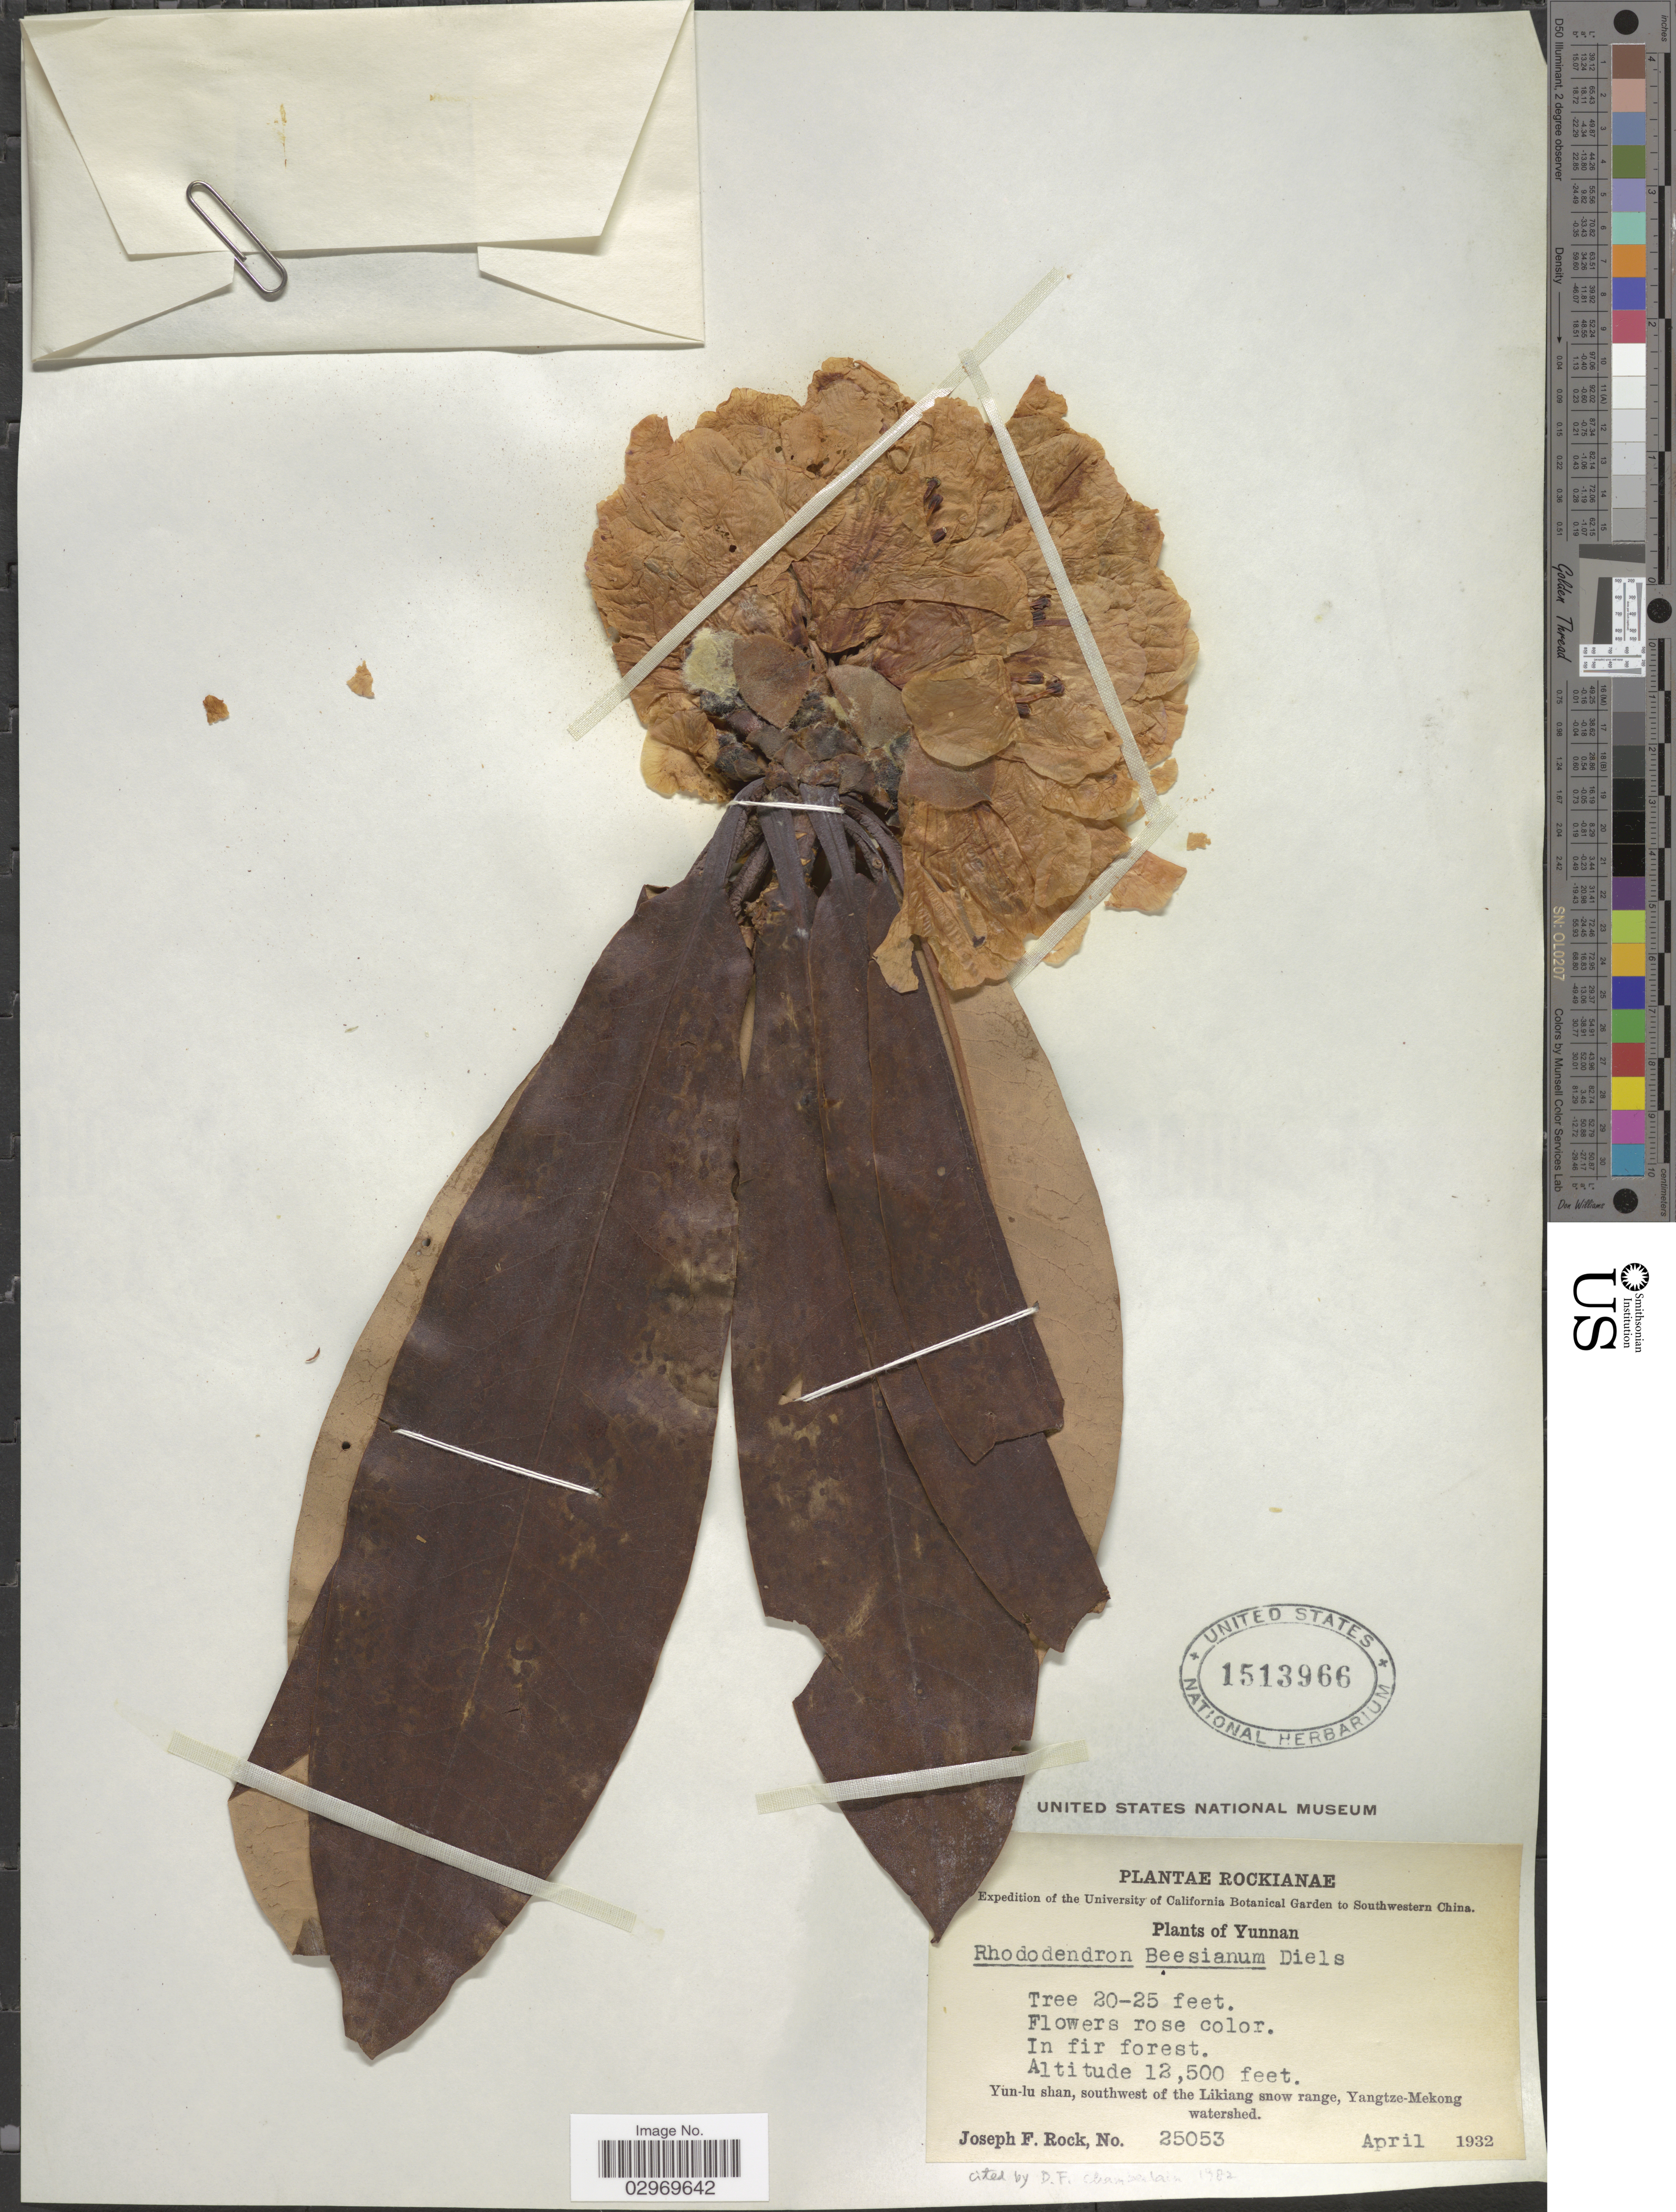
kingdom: Plantae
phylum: Tracheophyta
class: Magnoliopsida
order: Ericales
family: Ericaceae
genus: Rhododendron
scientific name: Rhododendron beesianum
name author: Diels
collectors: J. F. Rock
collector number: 25053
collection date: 1932-04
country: China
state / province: Yunnan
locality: Southwestern China. In fir forest. Yun-lu shan, southwest of the Likiang snow range, Yangtze-Mekong watershed.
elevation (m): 3810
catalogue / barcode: US 1513966